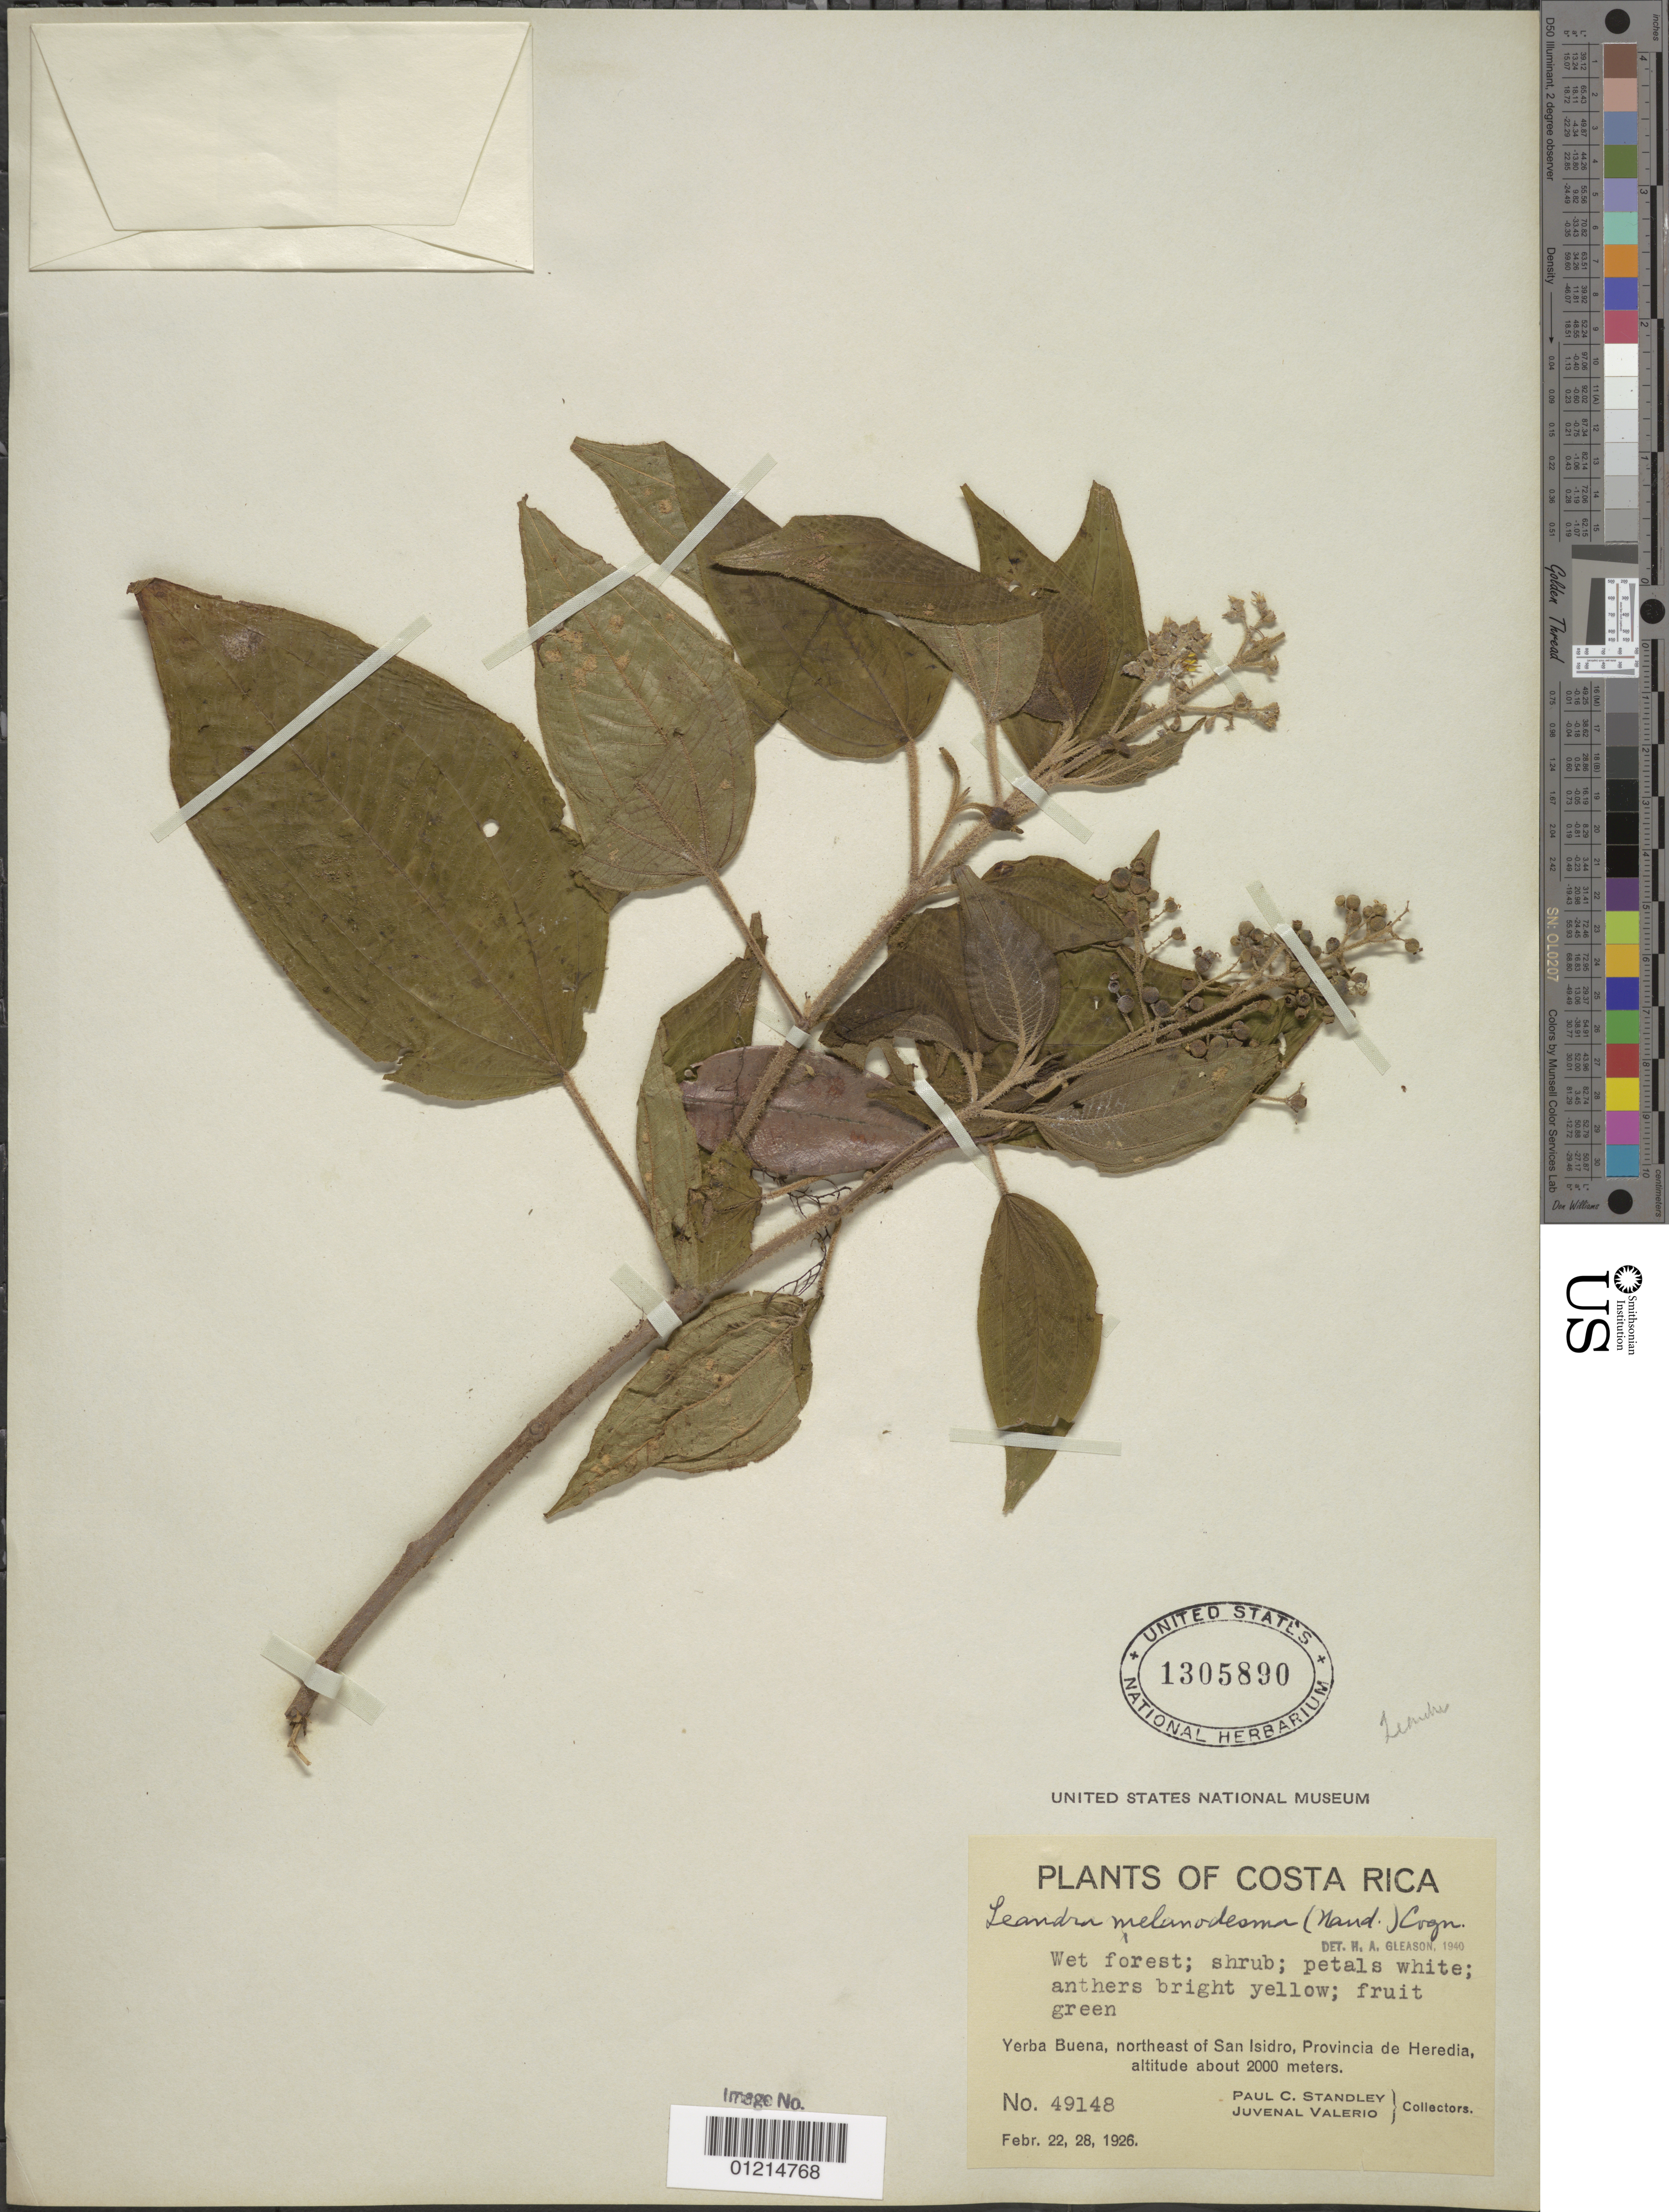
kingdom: Plantae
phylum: Tracheophyta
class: Magnoliopsida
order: Myrtales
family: Melastomataceae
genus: Leandra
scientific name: Leandra melanodesma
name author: (Naudin) Cogn.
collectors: P. C. Standley & M. Valerio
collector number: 49148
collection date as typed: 22 Feb 1926 and 28 Feb 1926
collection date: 1926-02-22,1926-02-28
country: Costa Rica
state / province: Heredia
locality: Yerba Buena, NE of San Isidro.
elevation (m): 2000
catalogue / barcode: US 1305890